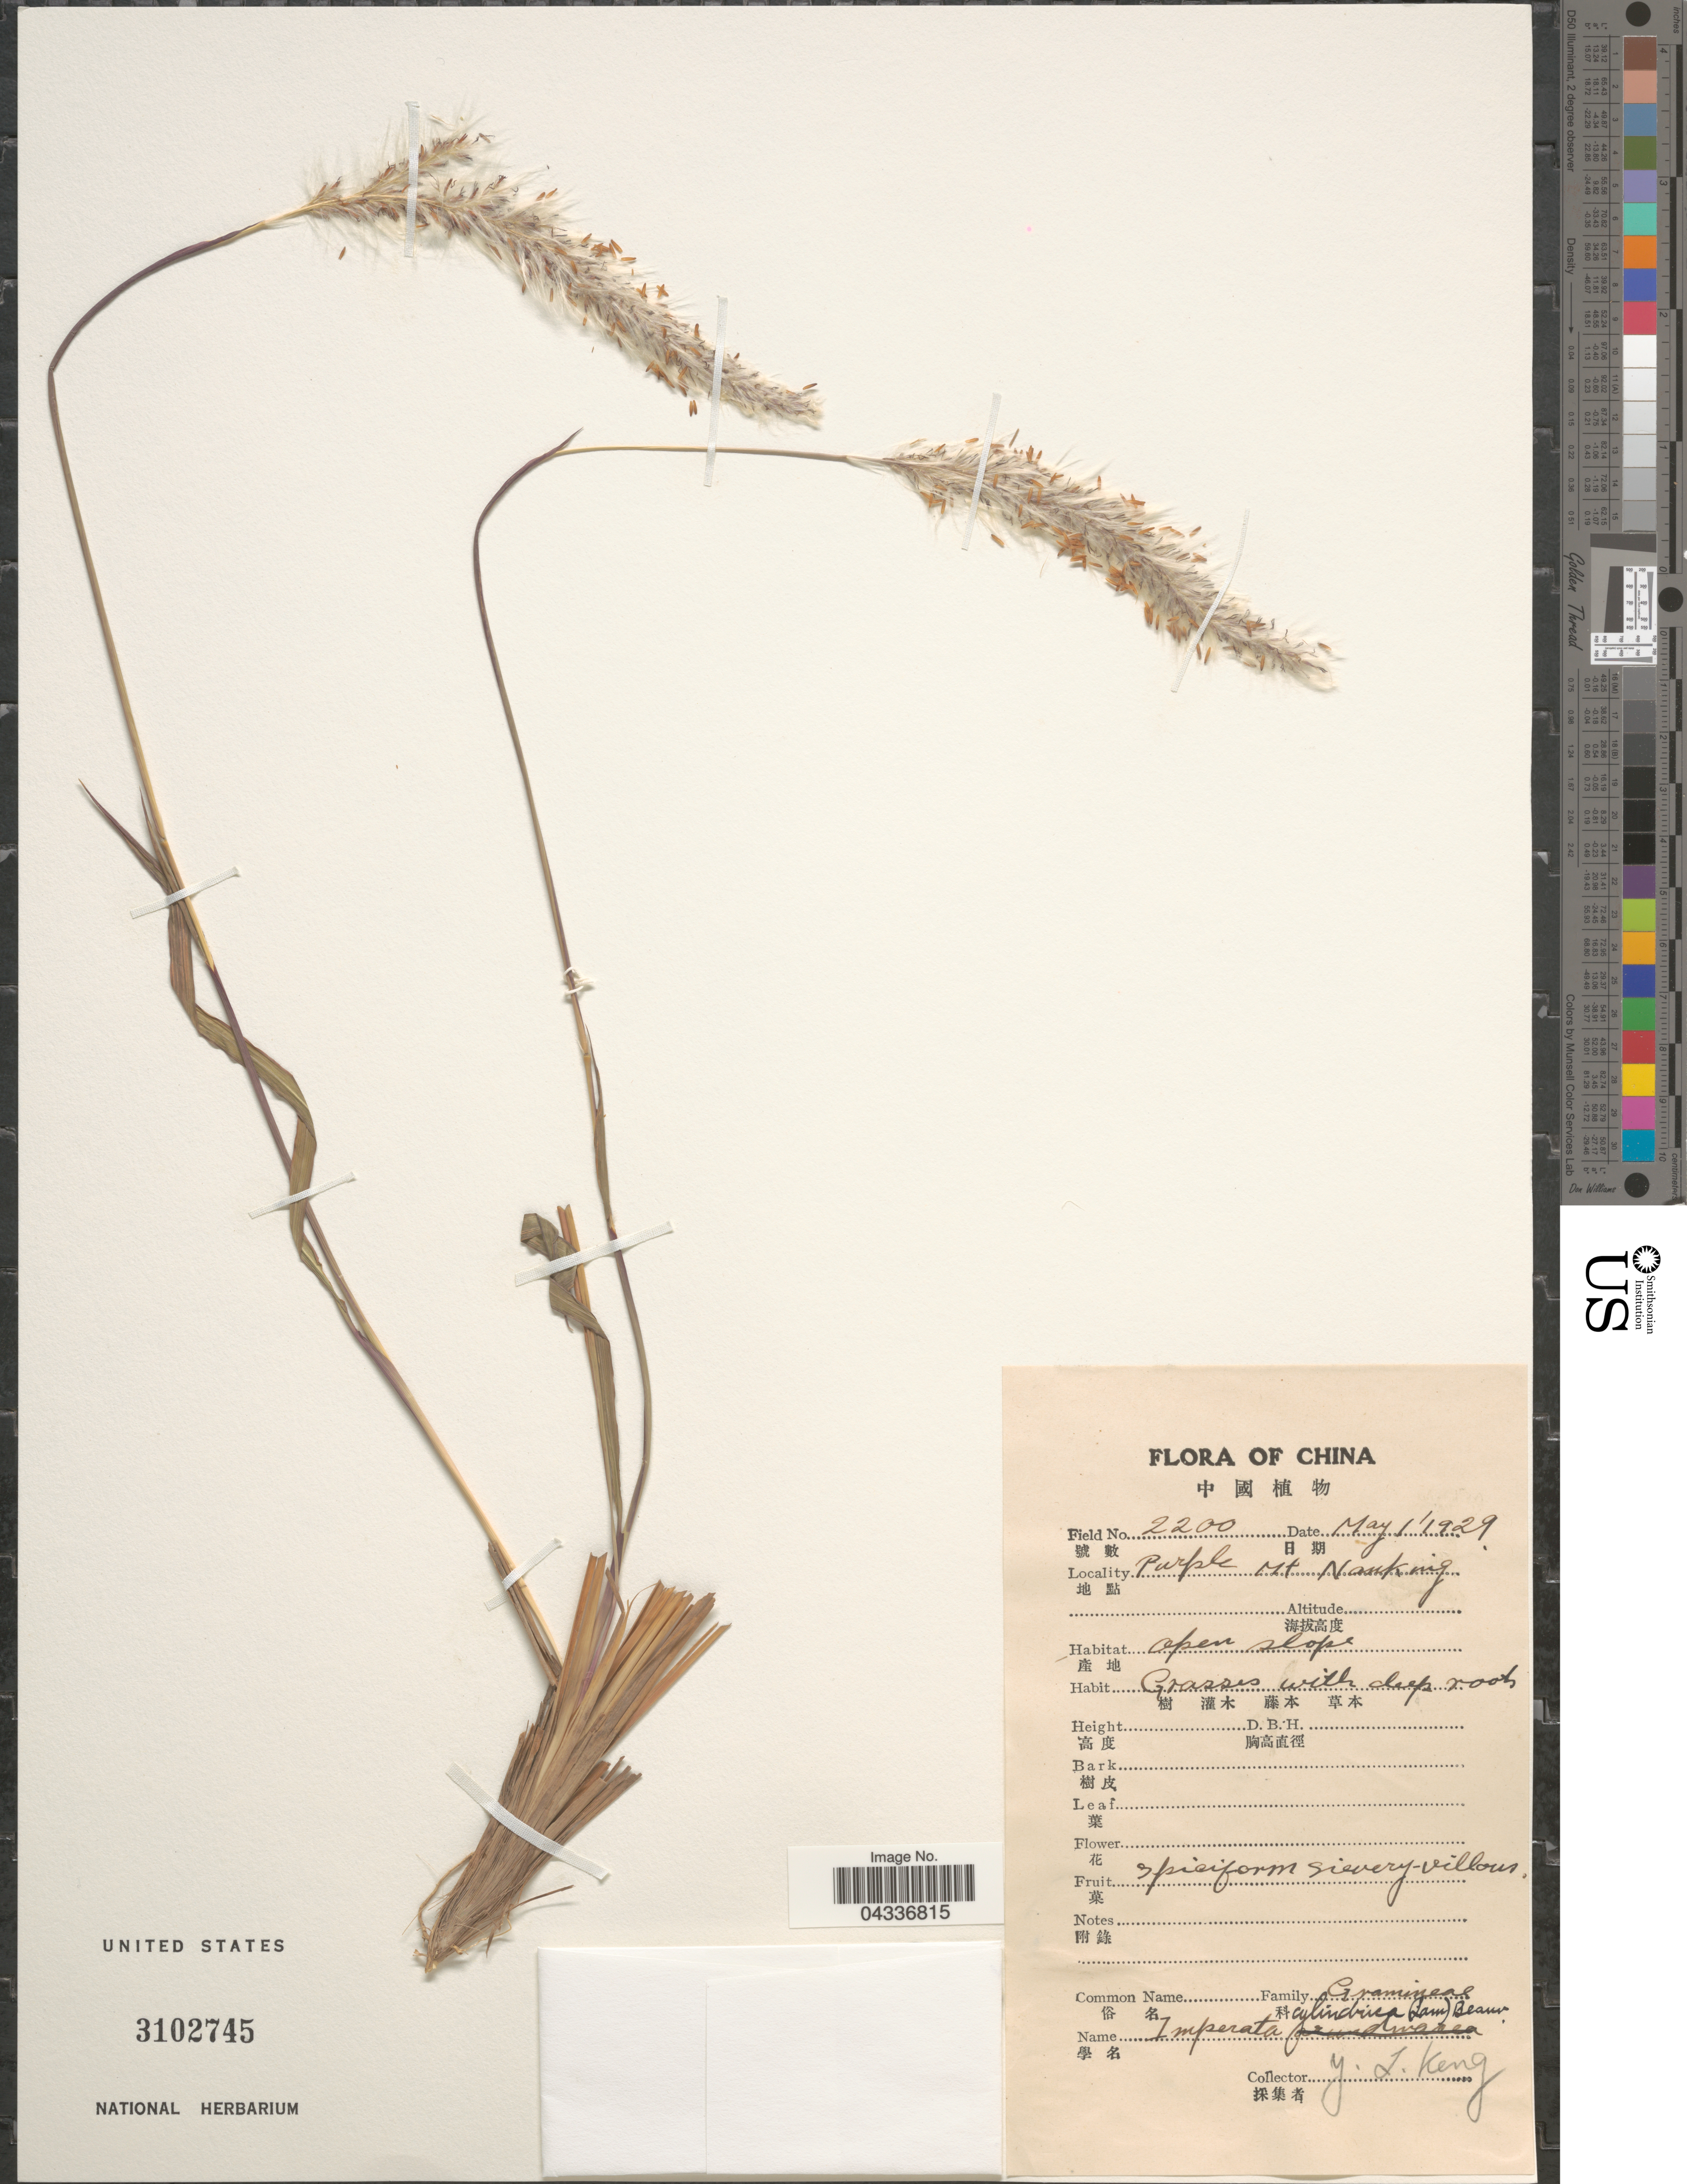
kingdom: Plantae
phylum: Tracheophyta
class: Liliopsida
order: Poales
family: Poaceae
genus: Imperata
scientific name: Imperata cylindrica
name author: (L.) P. Beauv.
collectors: Y. L. Keng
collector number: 2200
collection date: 1929-05-01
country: China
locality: Purple Mt Nanking.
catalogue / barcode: US 3102745